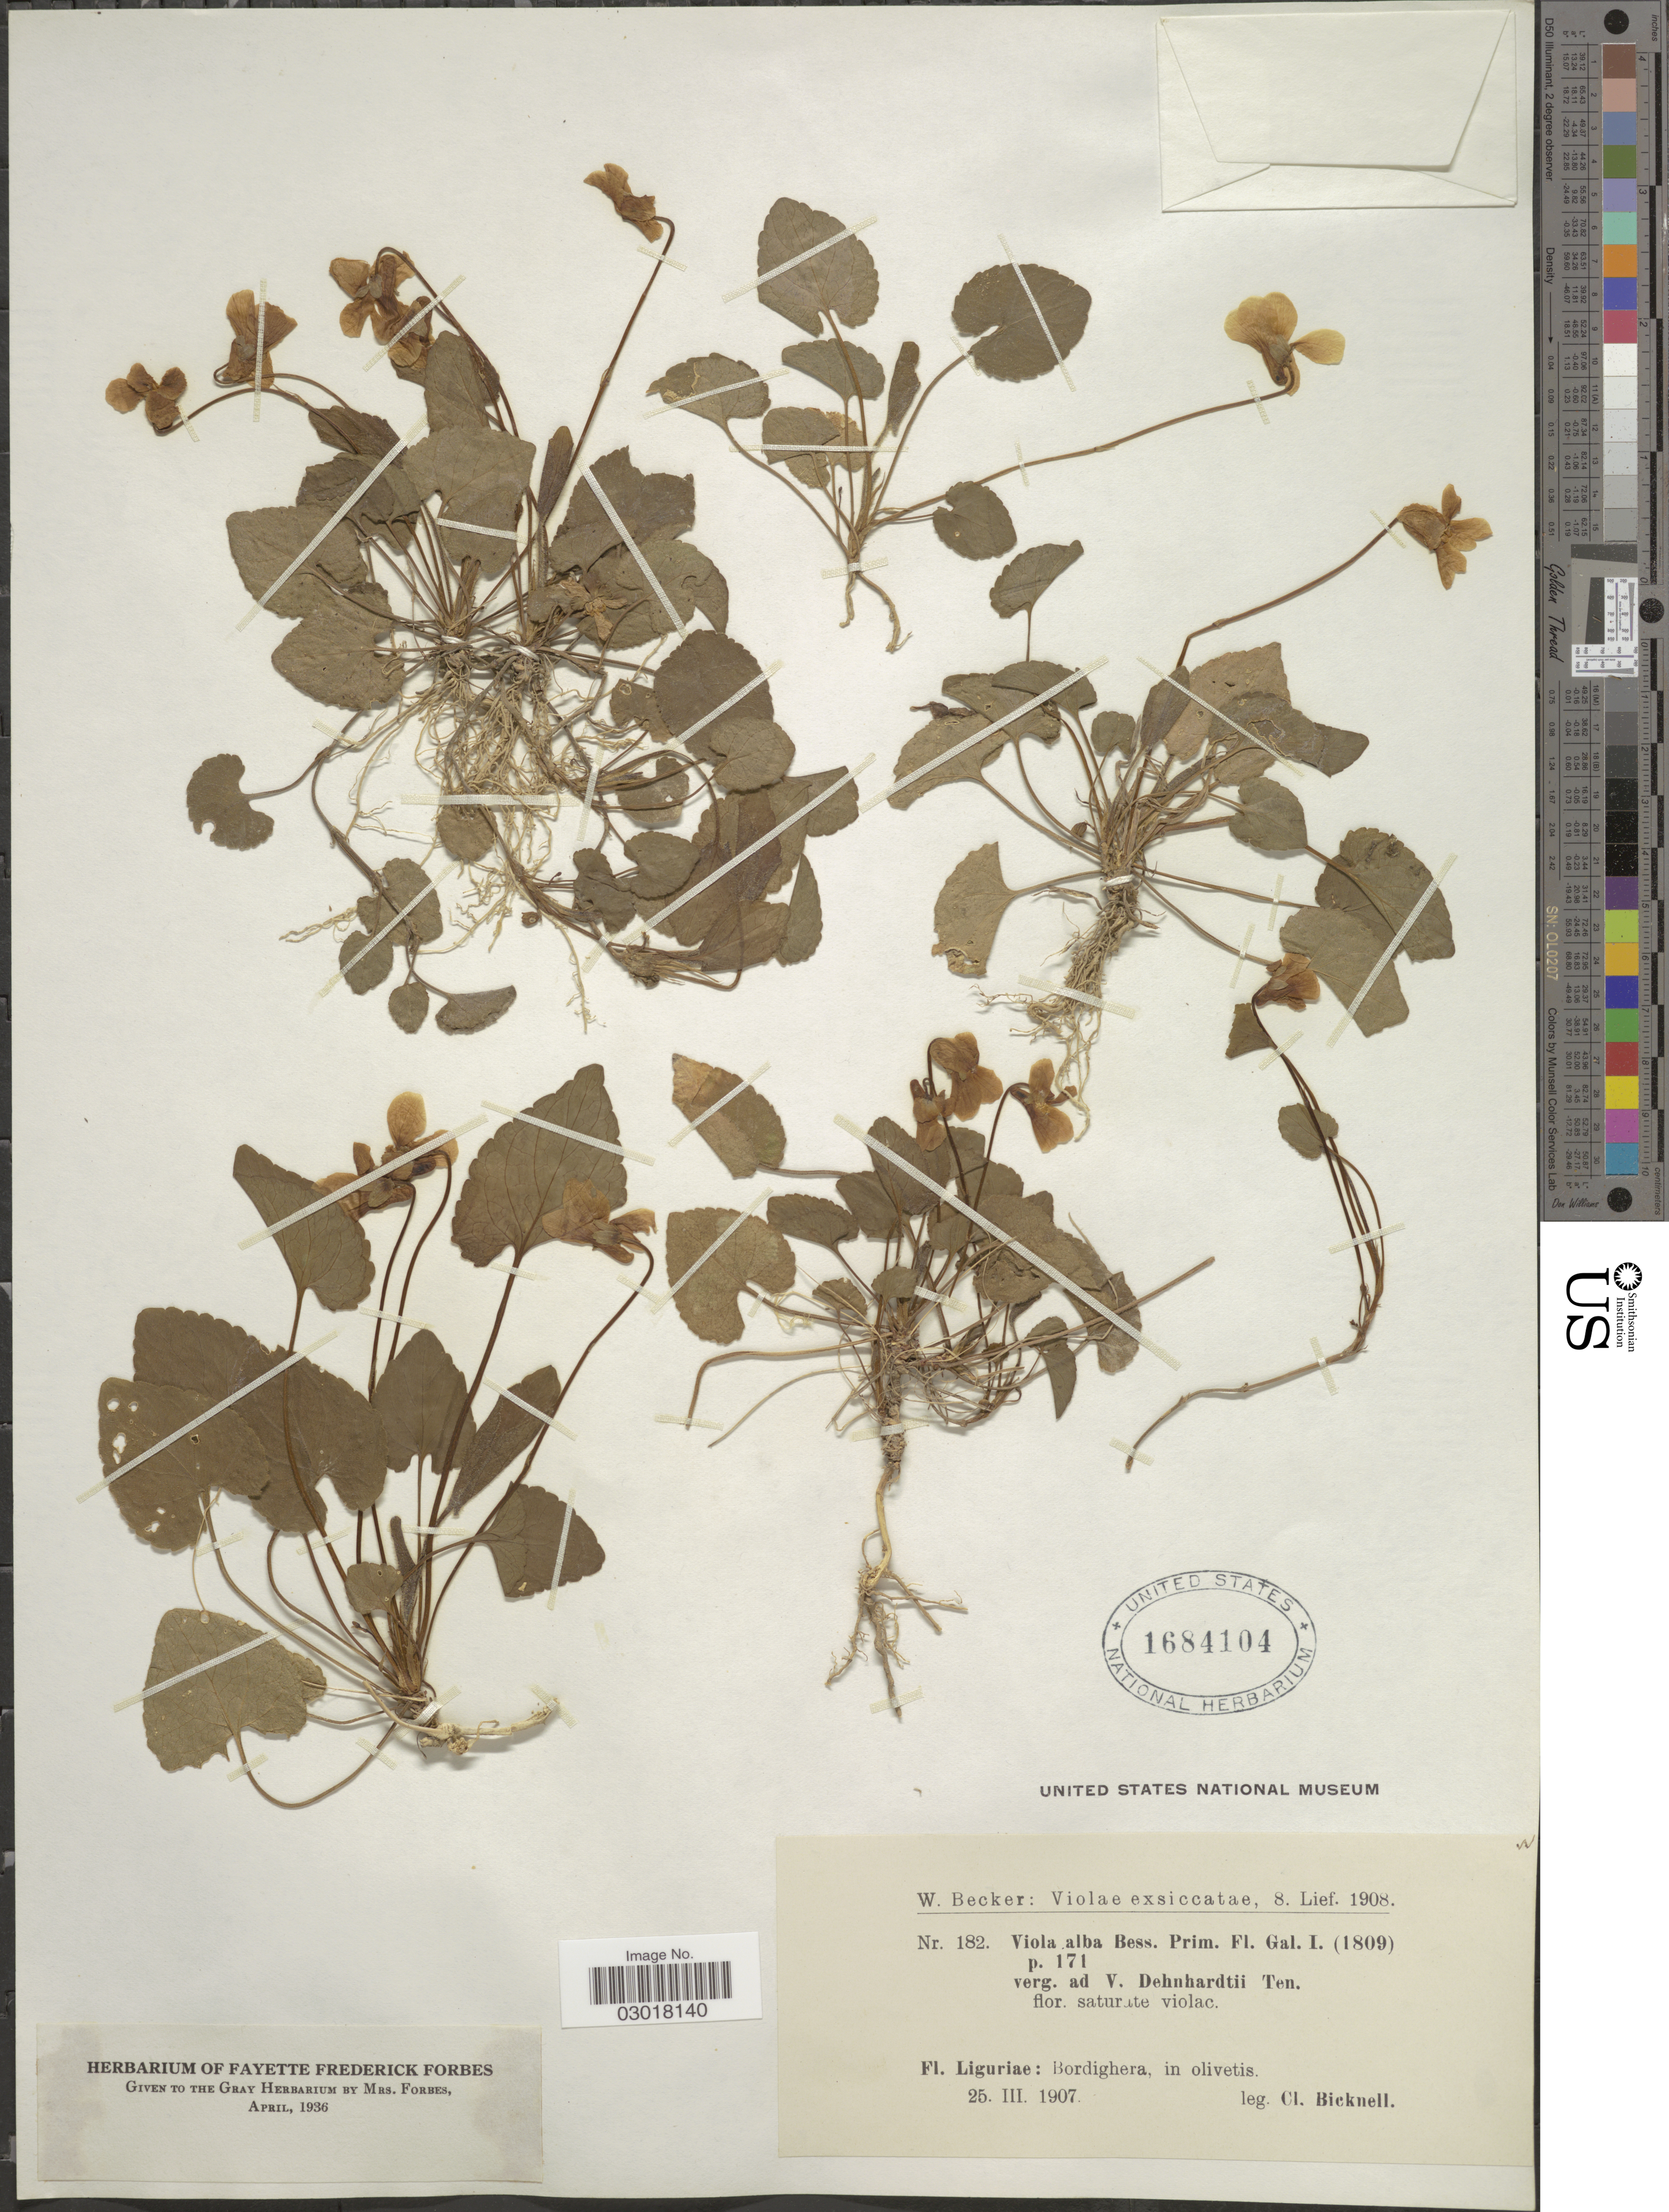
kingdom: Plantae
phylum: Tracheophyta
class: Magnoliopsida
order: Malpighiales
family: Violaceae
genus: Viola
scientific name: Viola alba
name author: Besser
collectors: C. Bicknell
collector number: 182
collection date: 1907-03-25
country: Italy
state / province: Liguria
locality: Liguriae: Bordighera, in olivetis.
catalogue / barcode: US 1684104